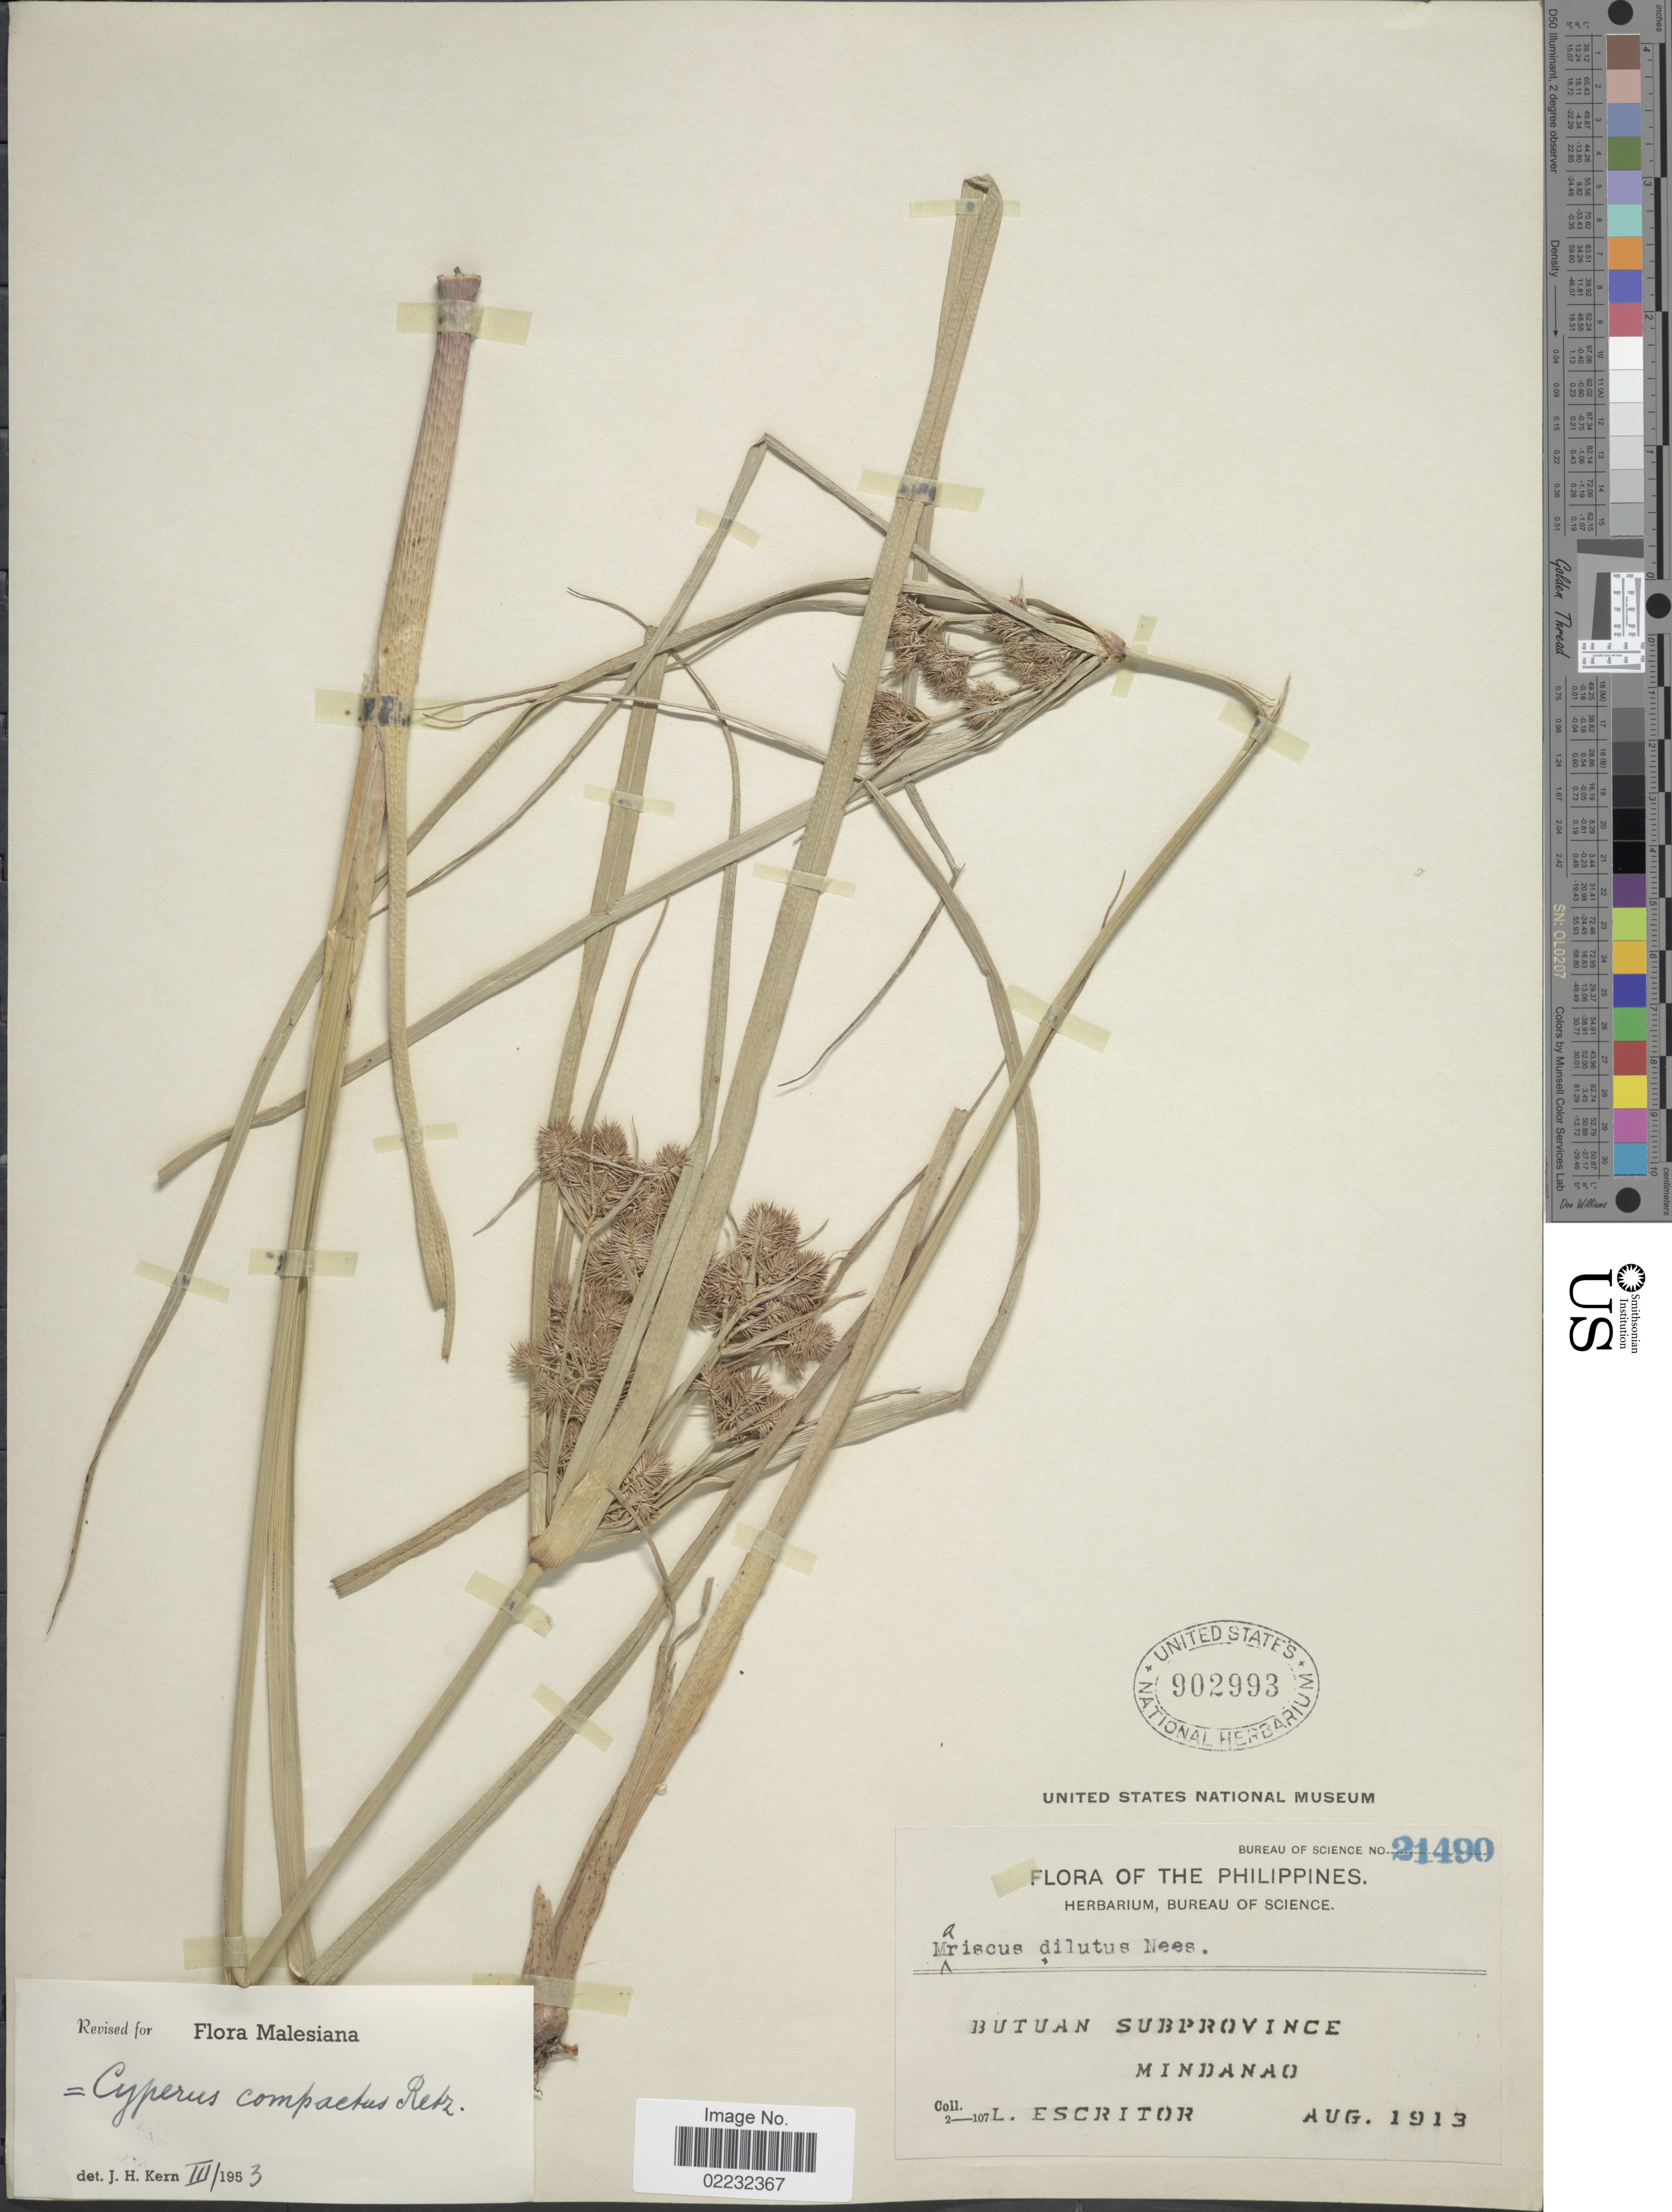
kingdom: Plantae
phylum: Tracheophyta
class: Liliopsida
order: Poales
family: Cyperaceae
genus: Cyperus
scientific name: Cyperus compactus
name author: Retz.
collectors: L. Escritor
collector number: Bureau of Science 21490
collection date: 1913-08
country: Philippines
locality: Butuan Subprovince, Mindanao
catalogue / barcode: US 902993